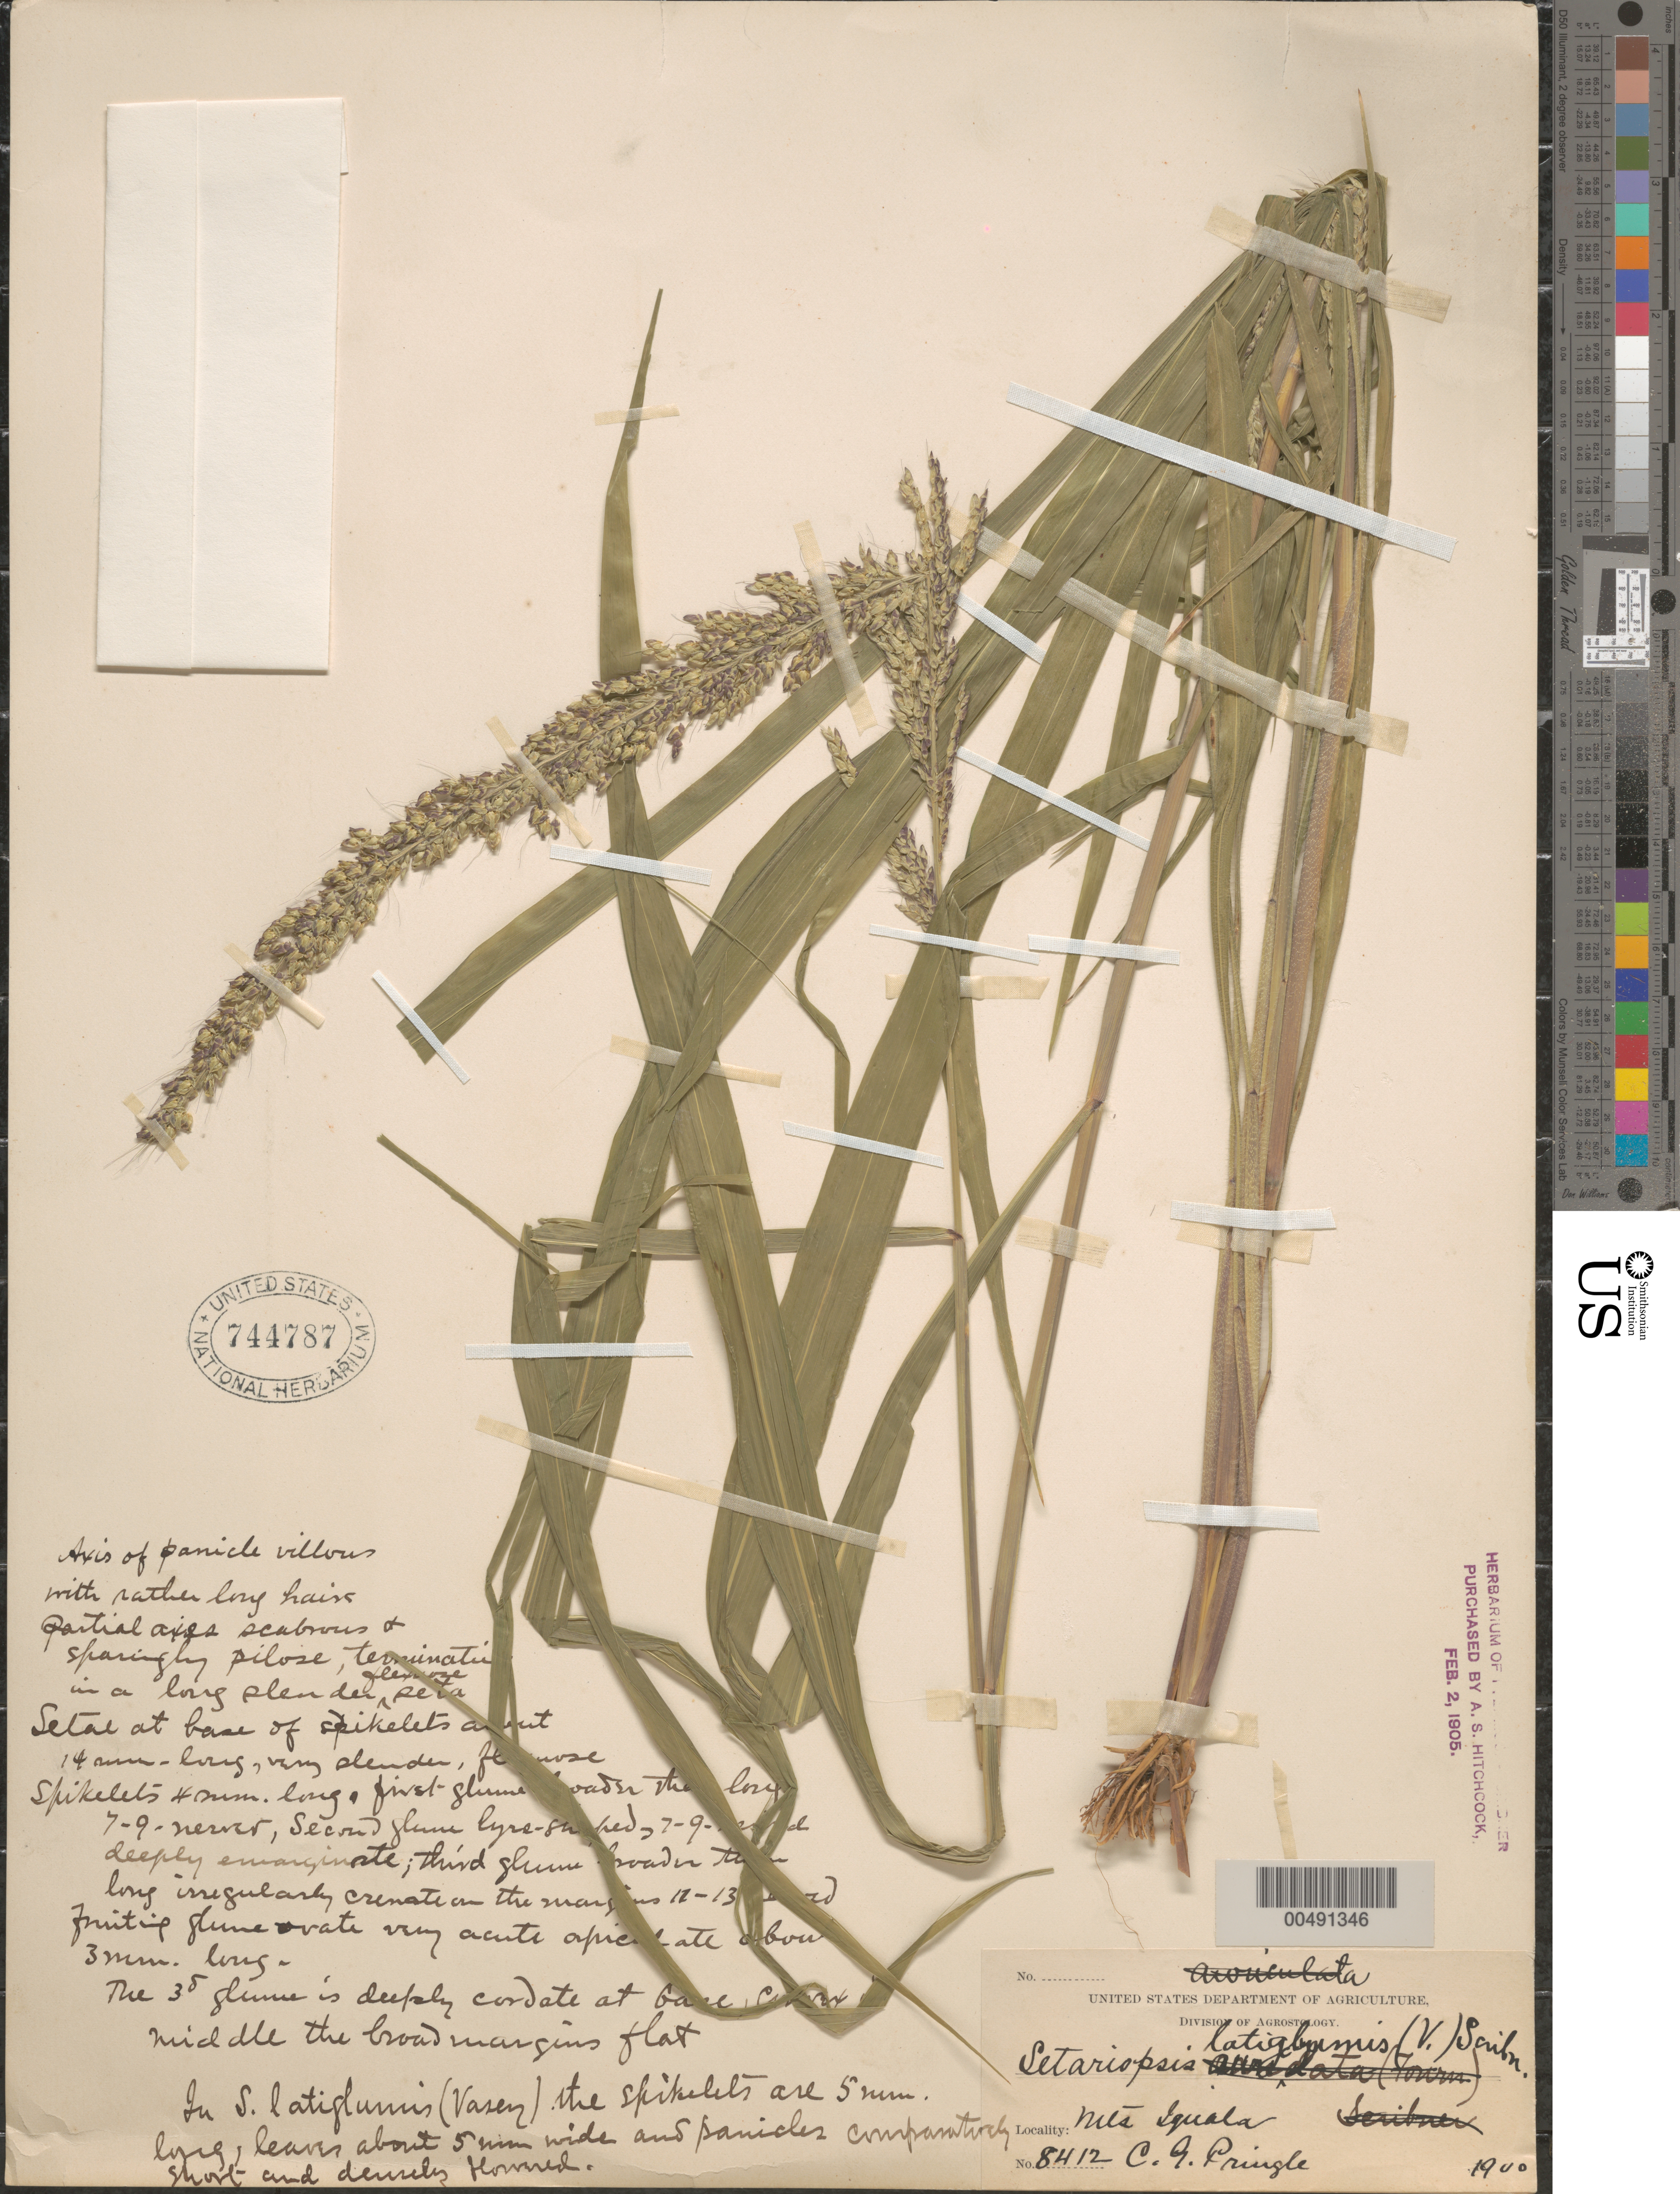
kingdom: Plantae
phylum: Tracheophyta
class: Liliopsida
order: Poales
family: Poaceae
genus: Setariopsis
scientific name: Setariopsis latiglumis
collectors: C. G. Pringle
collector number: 8412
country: Mexico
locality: Mts Iguala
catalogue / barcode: US 744787